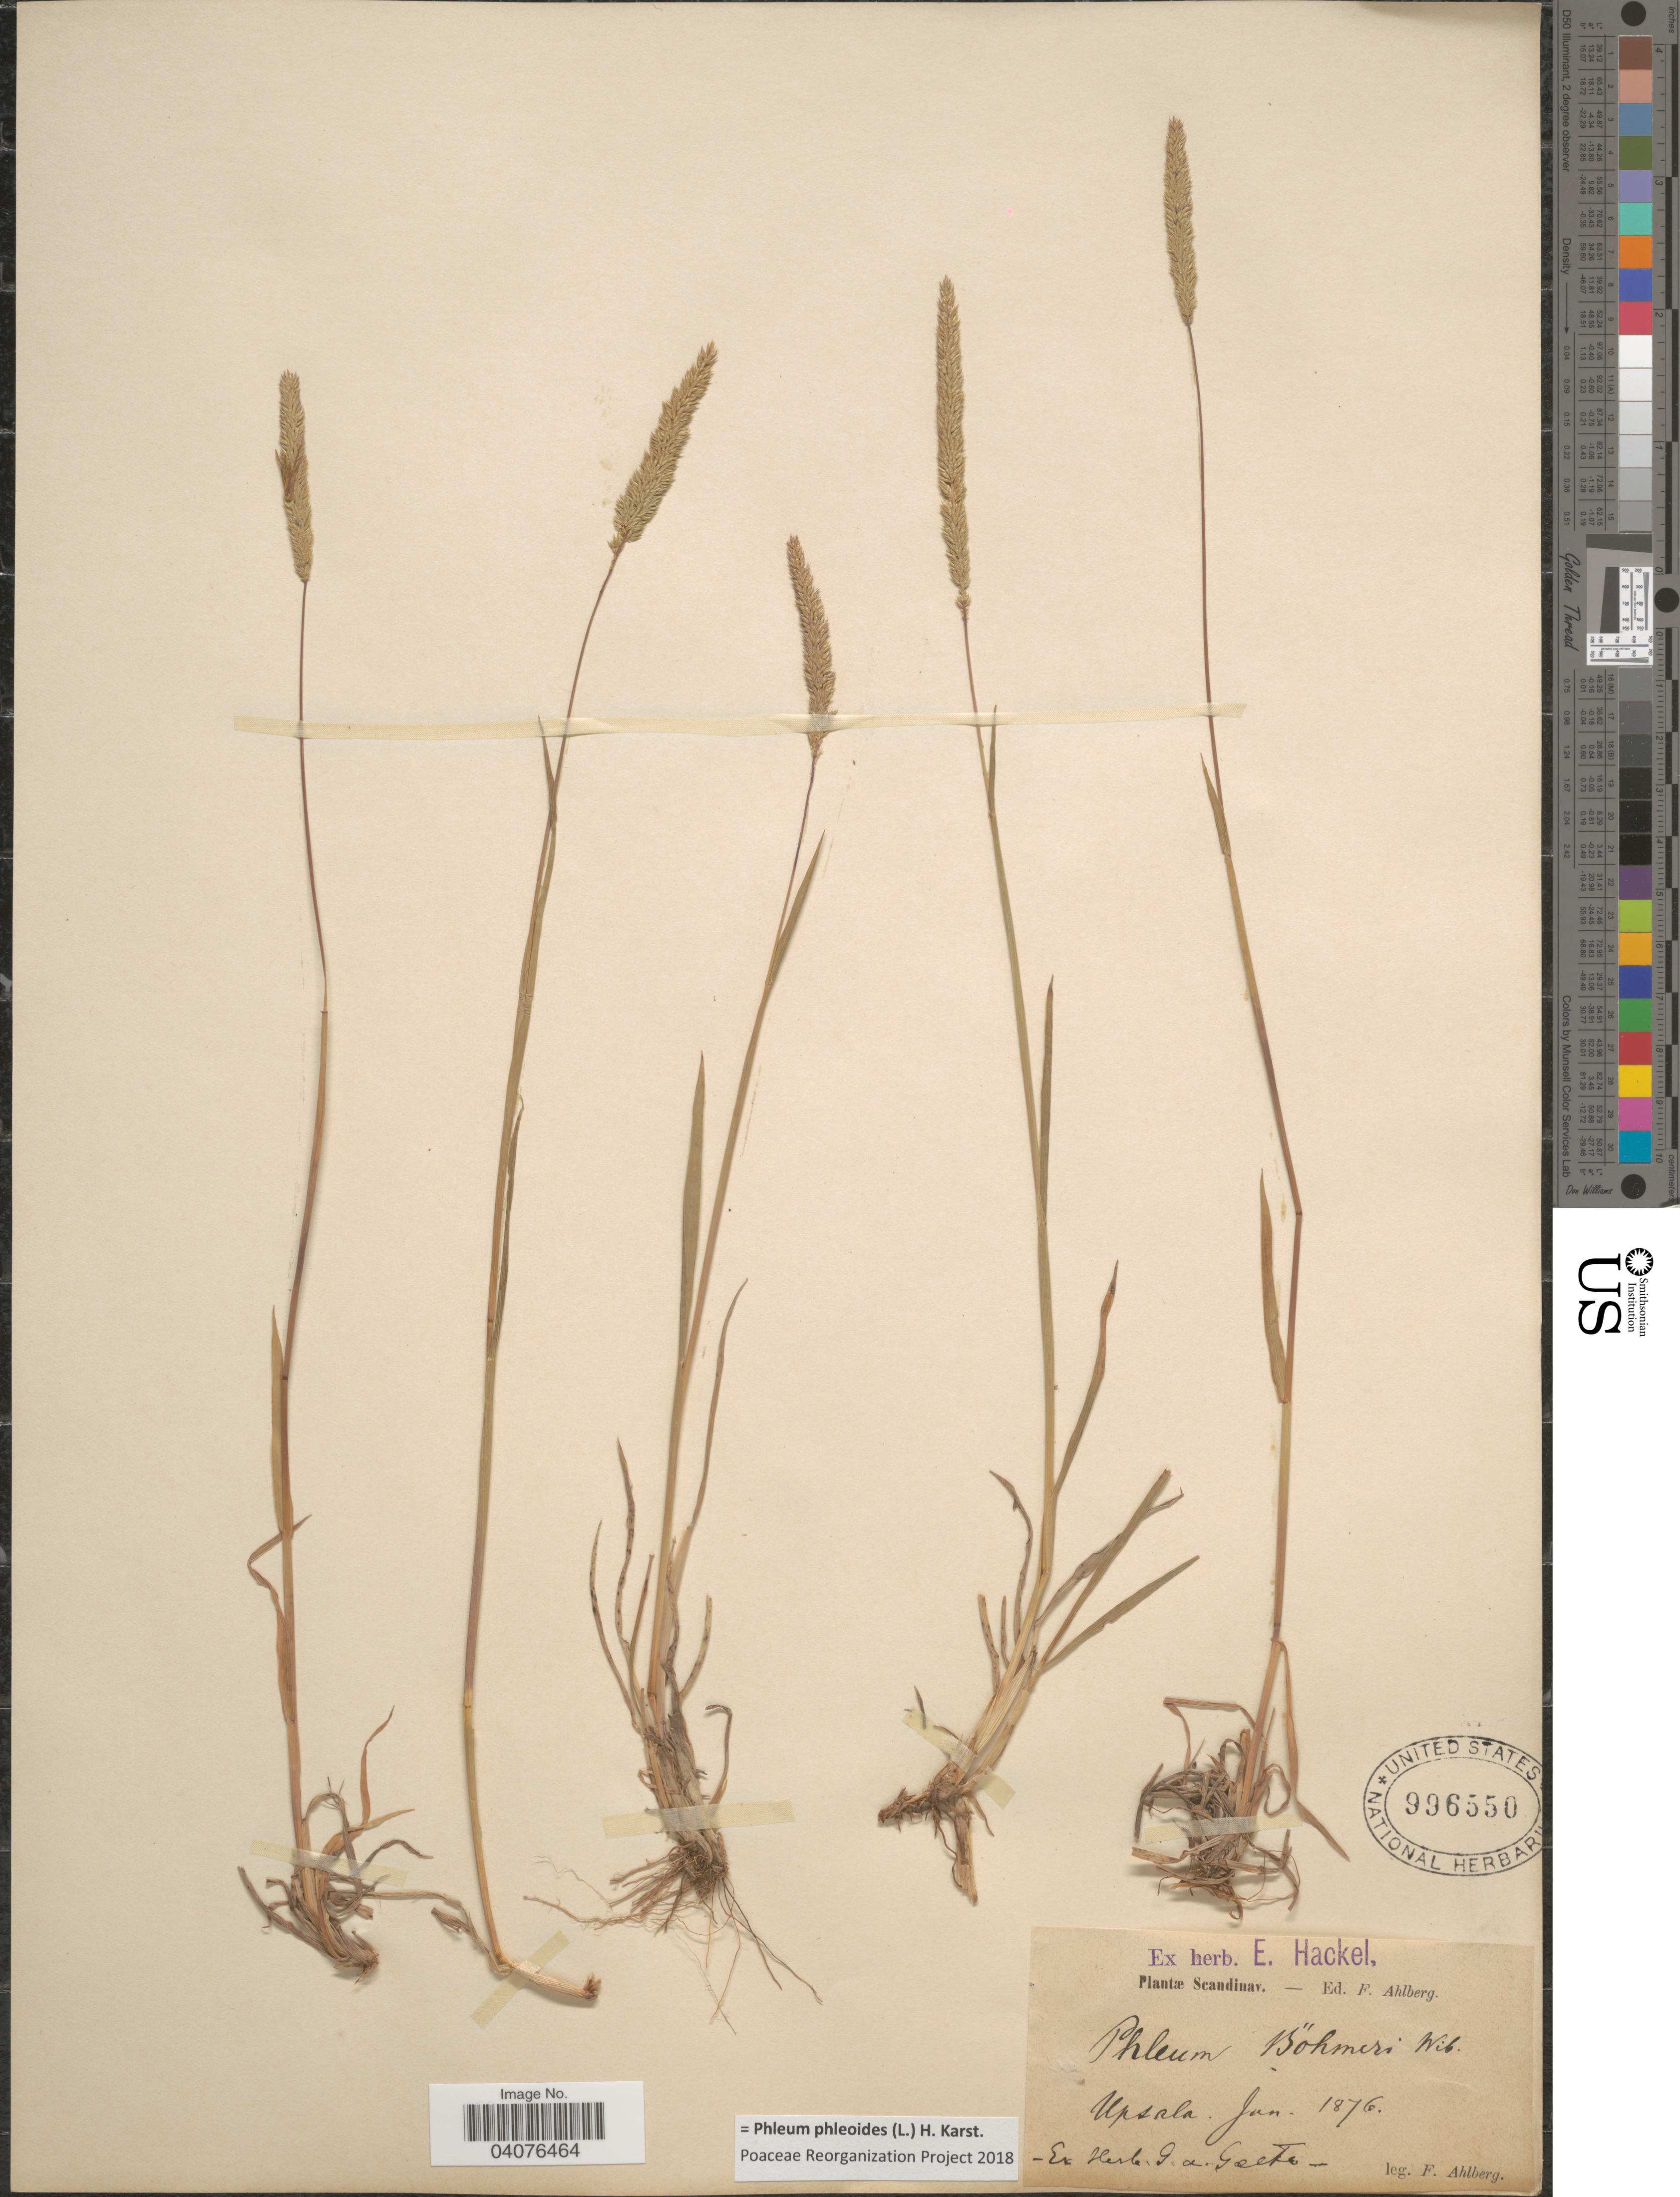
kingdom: Plantae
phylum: Tracheophyta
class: Liliopsida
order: Poales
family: Poaceae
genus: Phleum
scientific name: Phleum phleoides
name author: (L.) H. Karst.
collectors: F. Ahlberg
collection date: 1876-01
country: Sweden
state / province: Uppsala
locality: Scandinav. Upsala.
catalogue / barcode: US 996550